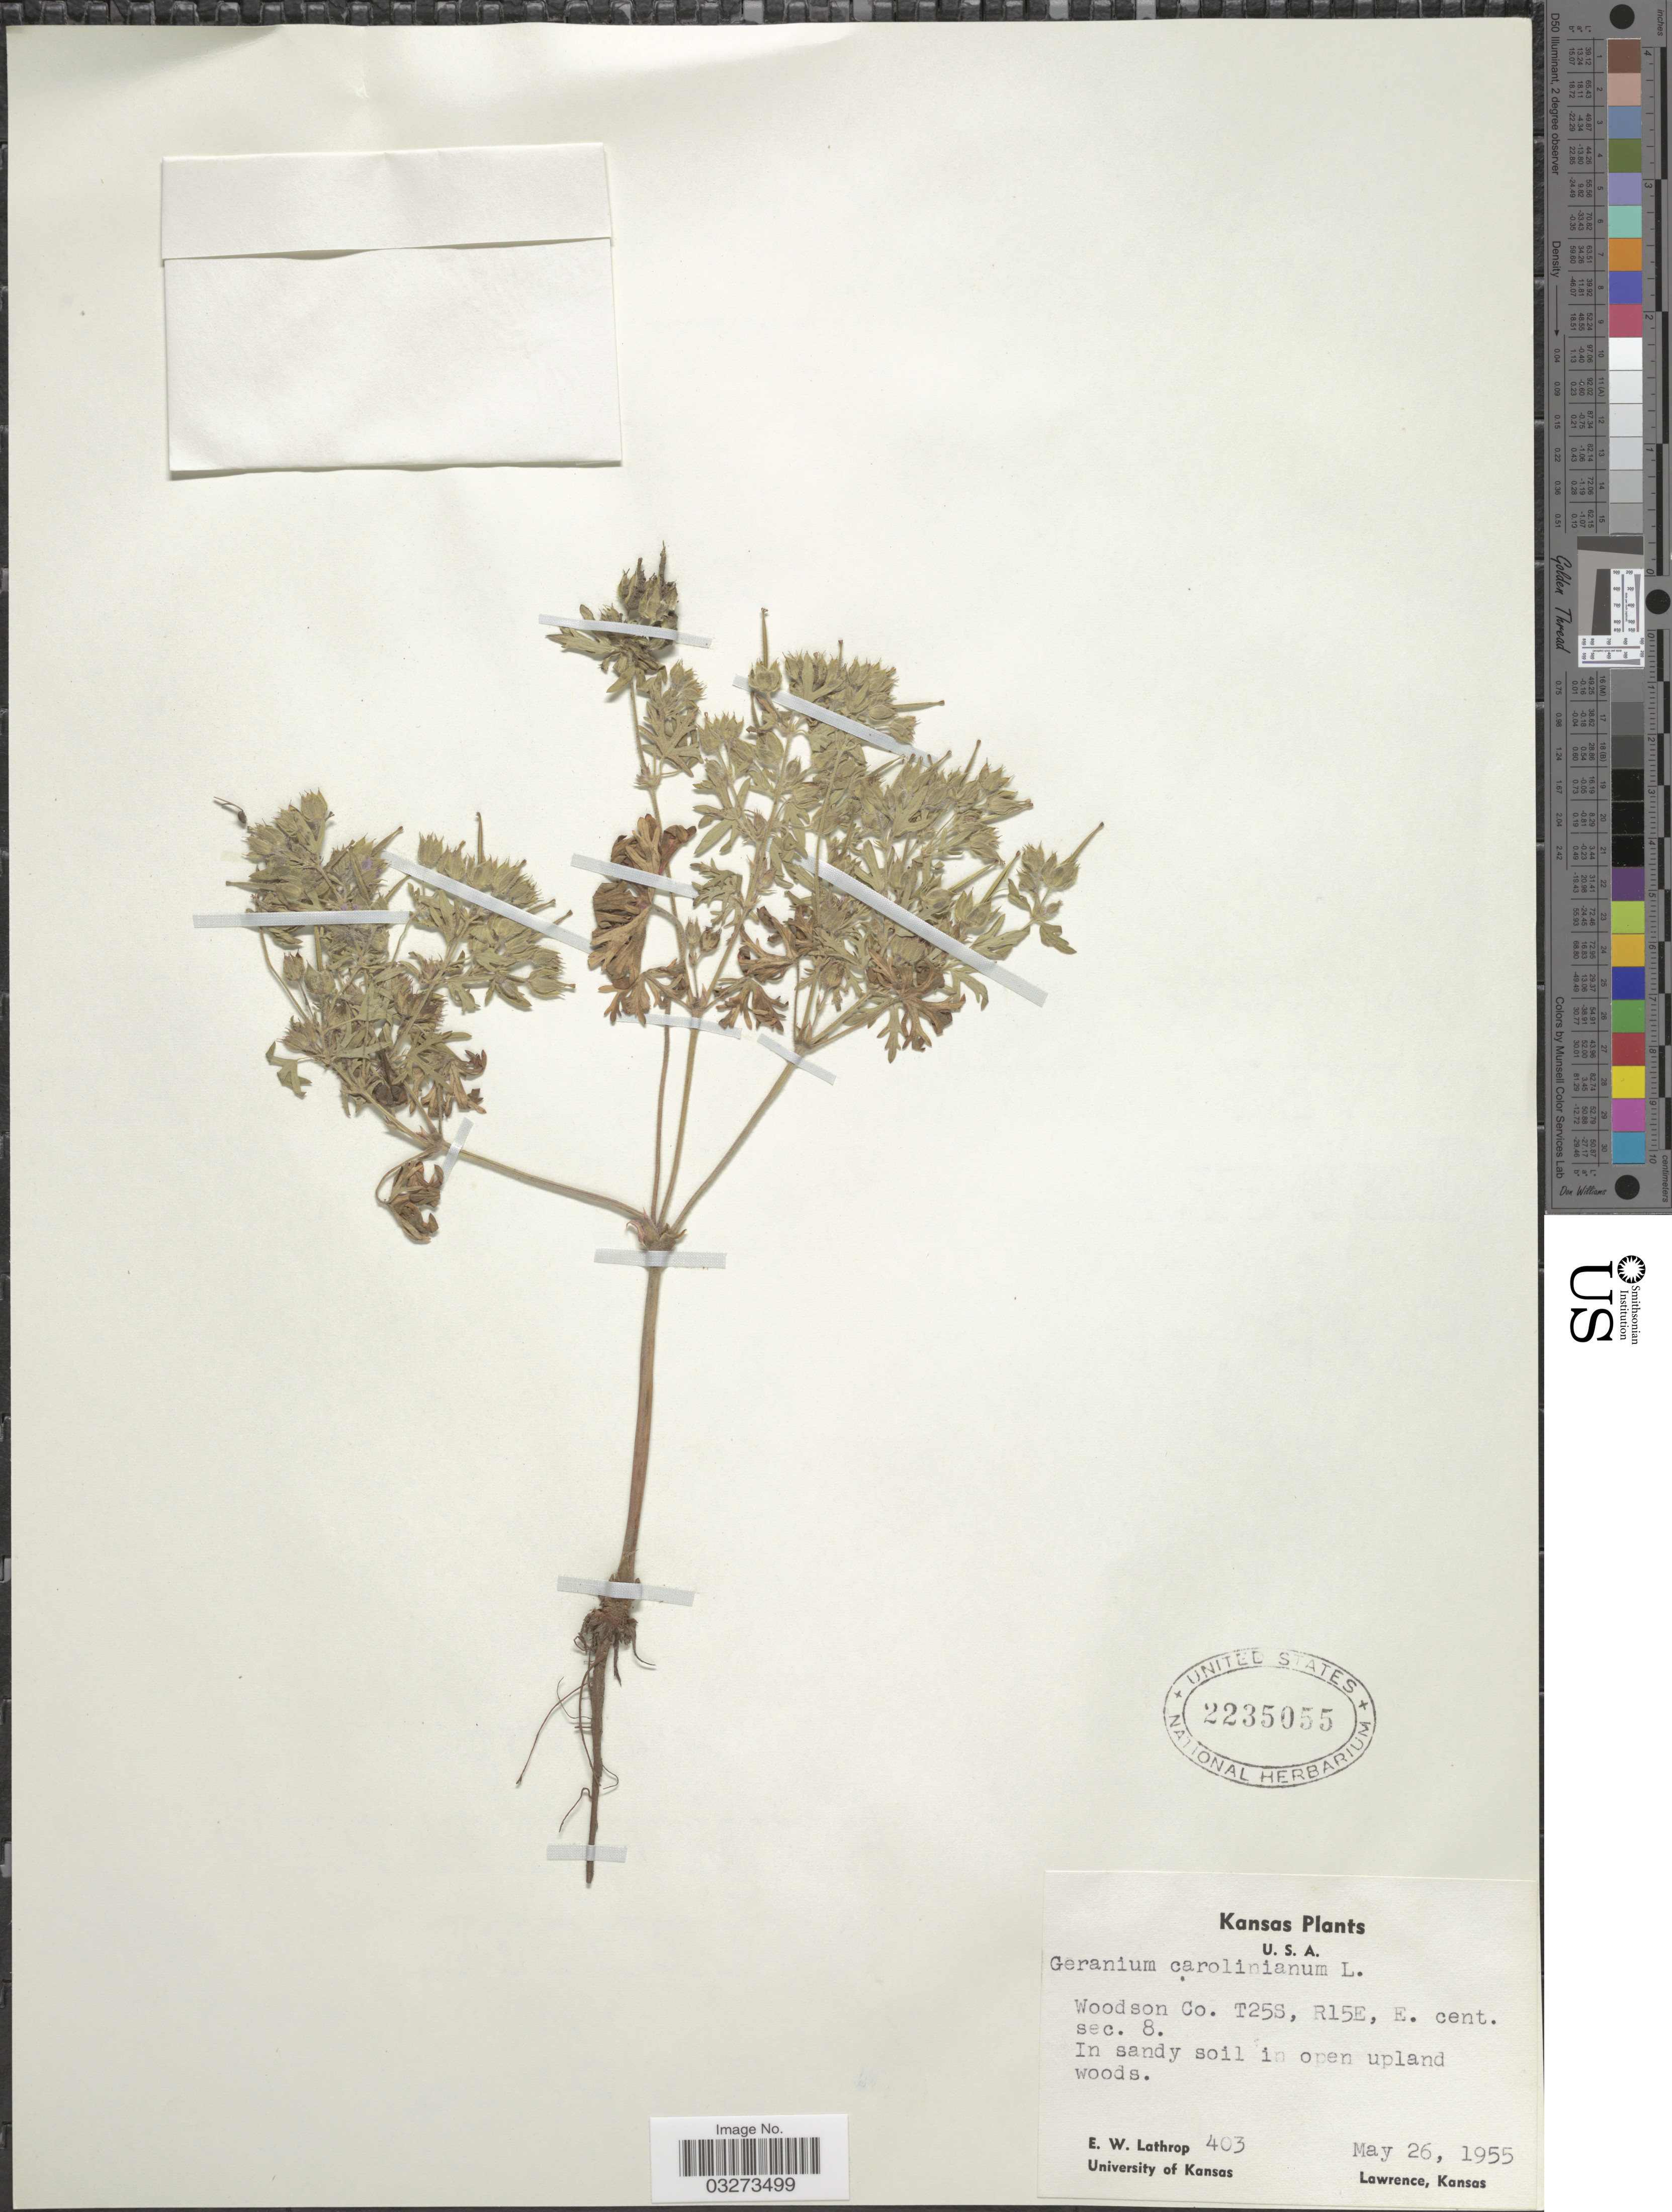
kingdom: Plantae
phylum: Tracheophyta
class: Magnoliopsida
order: Geraniales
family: Geraniaceae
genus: Geranium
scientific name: Geranium carolinianum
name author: L.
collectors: E. W. Lathrop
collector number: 403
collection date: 1955-05-26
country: United States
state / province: Kansas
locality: Woodson Co. T25S, R15E, E. cent. sec. 8.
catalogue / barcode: US 2235055